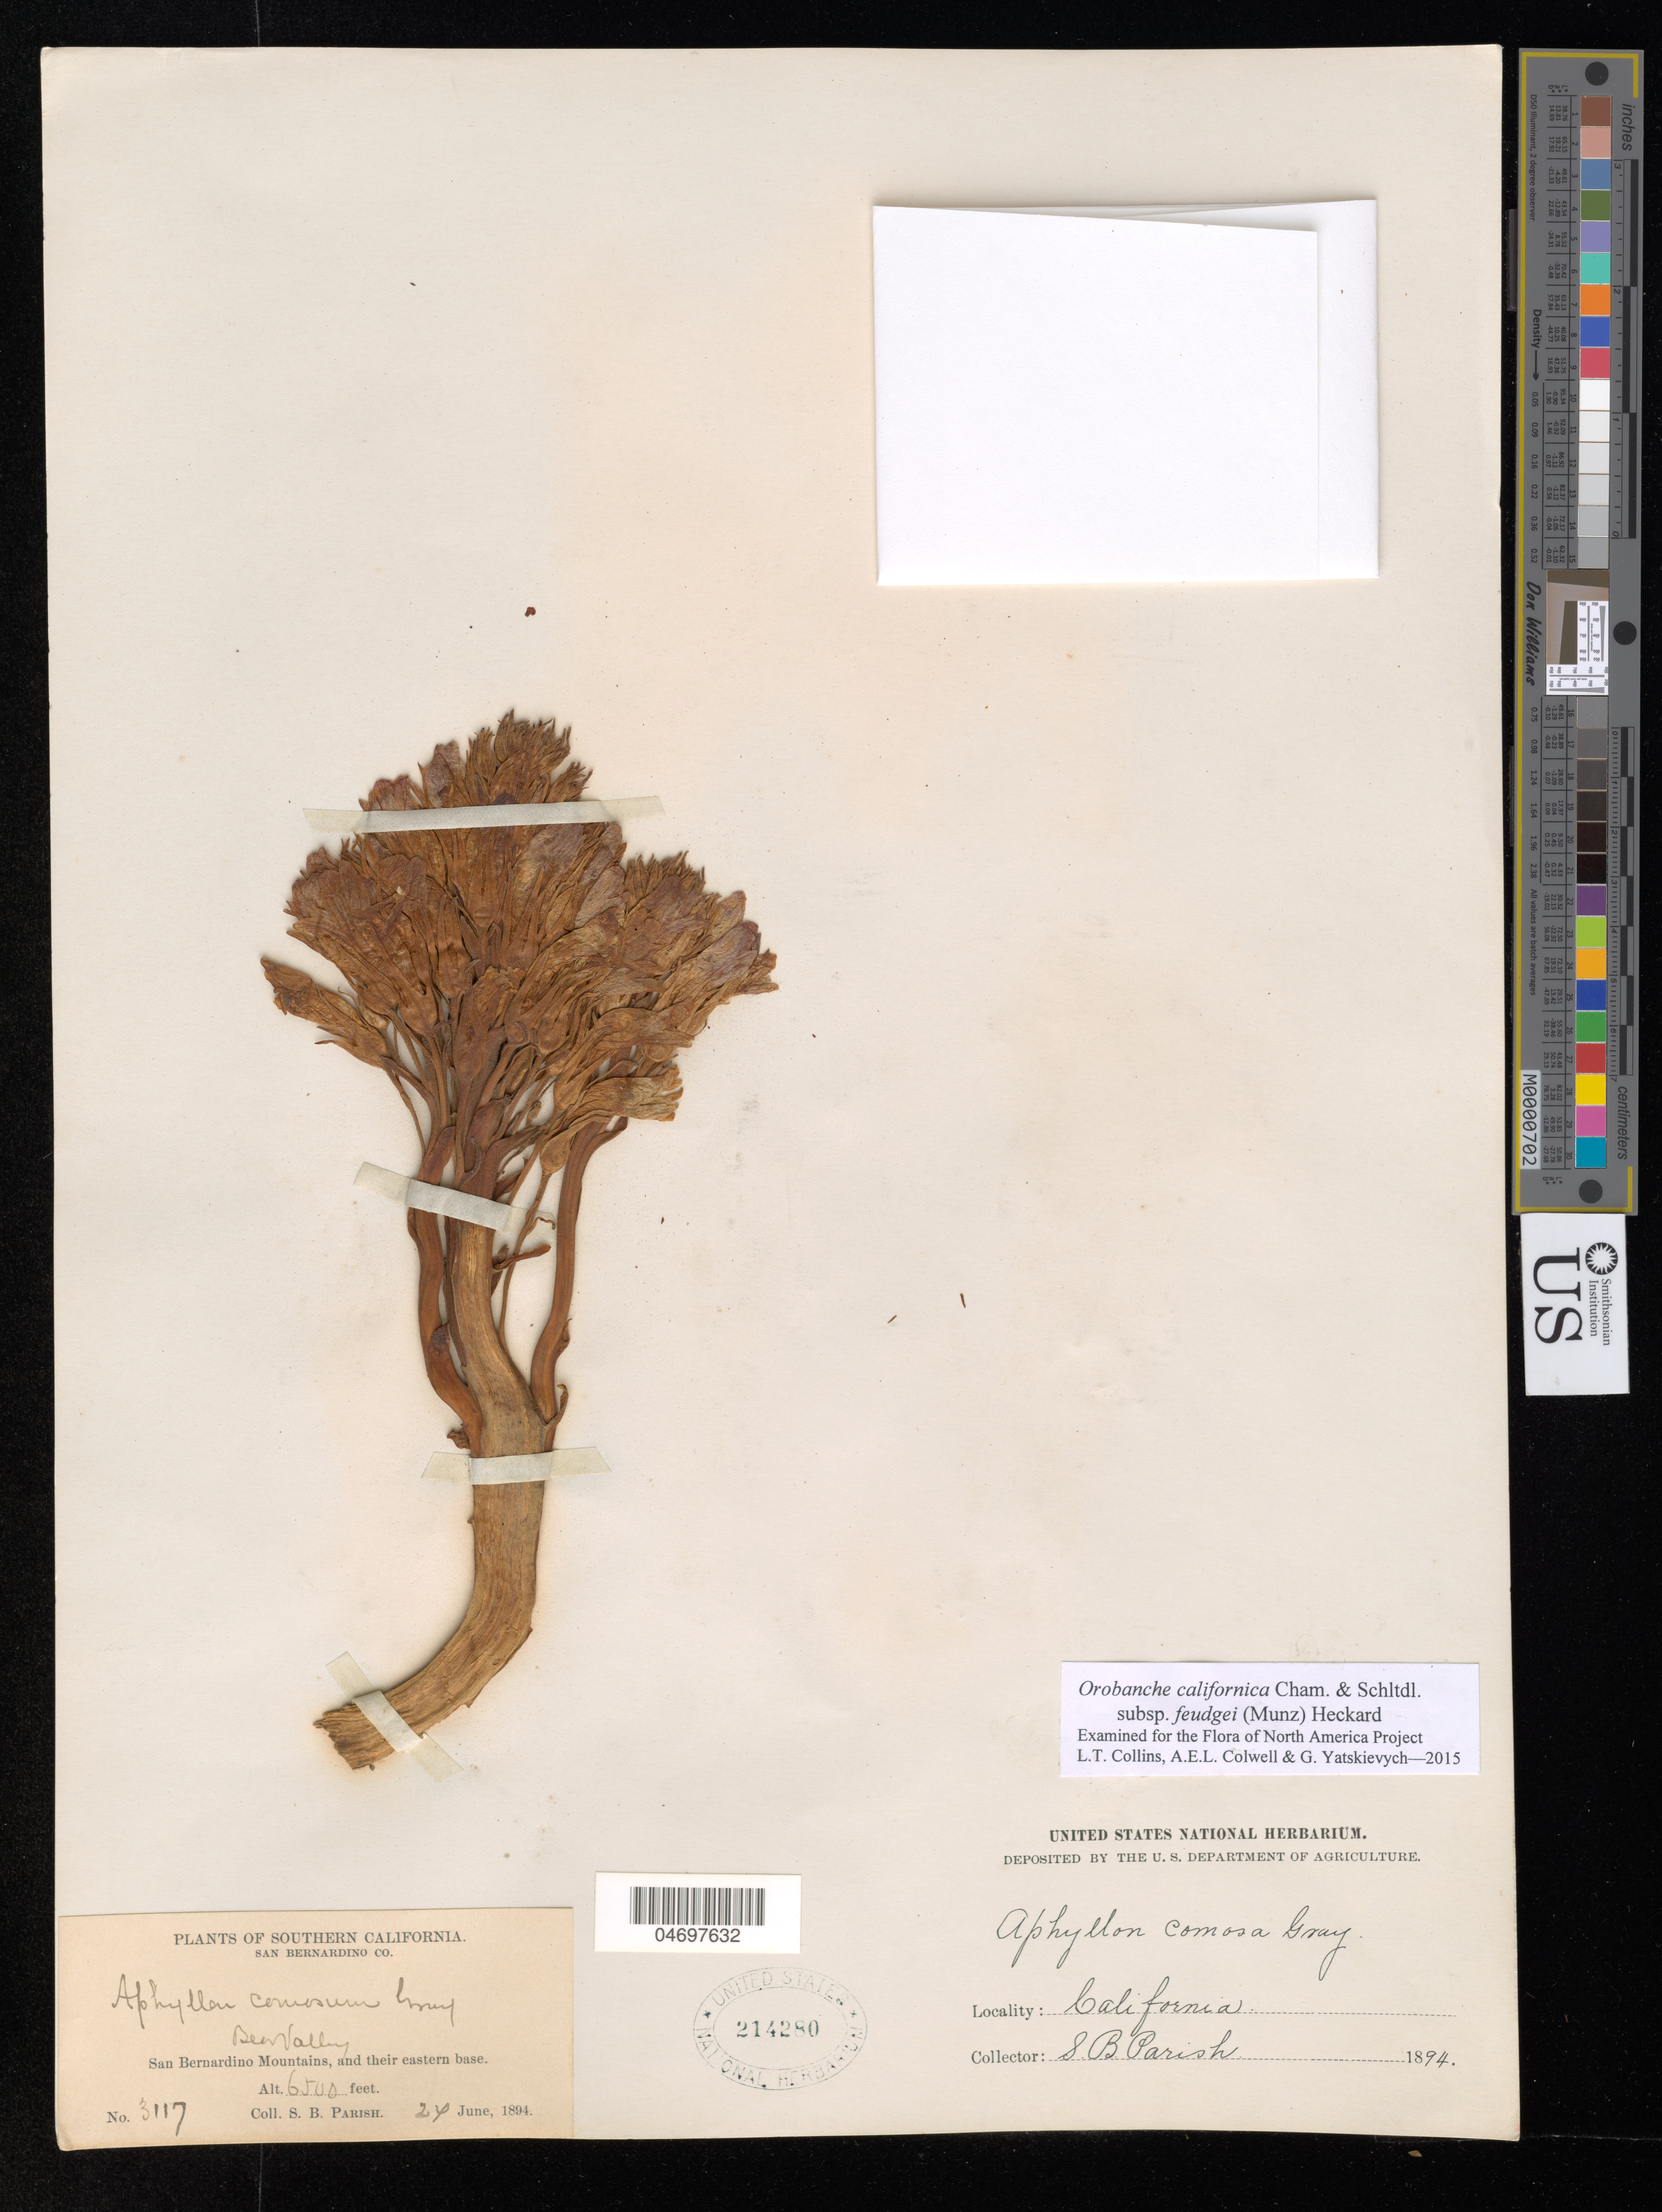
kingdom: Plantae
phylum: Tracheophyta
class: Magnoliopsida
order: Lamiales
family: Orobanchaceae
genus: Orobanche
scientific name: Orobanche californica subsp. feudgei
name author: (Munz) Heckard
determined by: Collins, L. T.; Colwell, A. E.; Yatskievych, G. A.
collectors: S. B. Parish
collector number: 3117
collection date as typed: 24 Jun 1894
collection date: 1894-06-24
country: United States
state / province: California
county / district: San Bernardino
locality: Bear Valley, San Bernardino Mountains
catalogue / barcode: US 214280